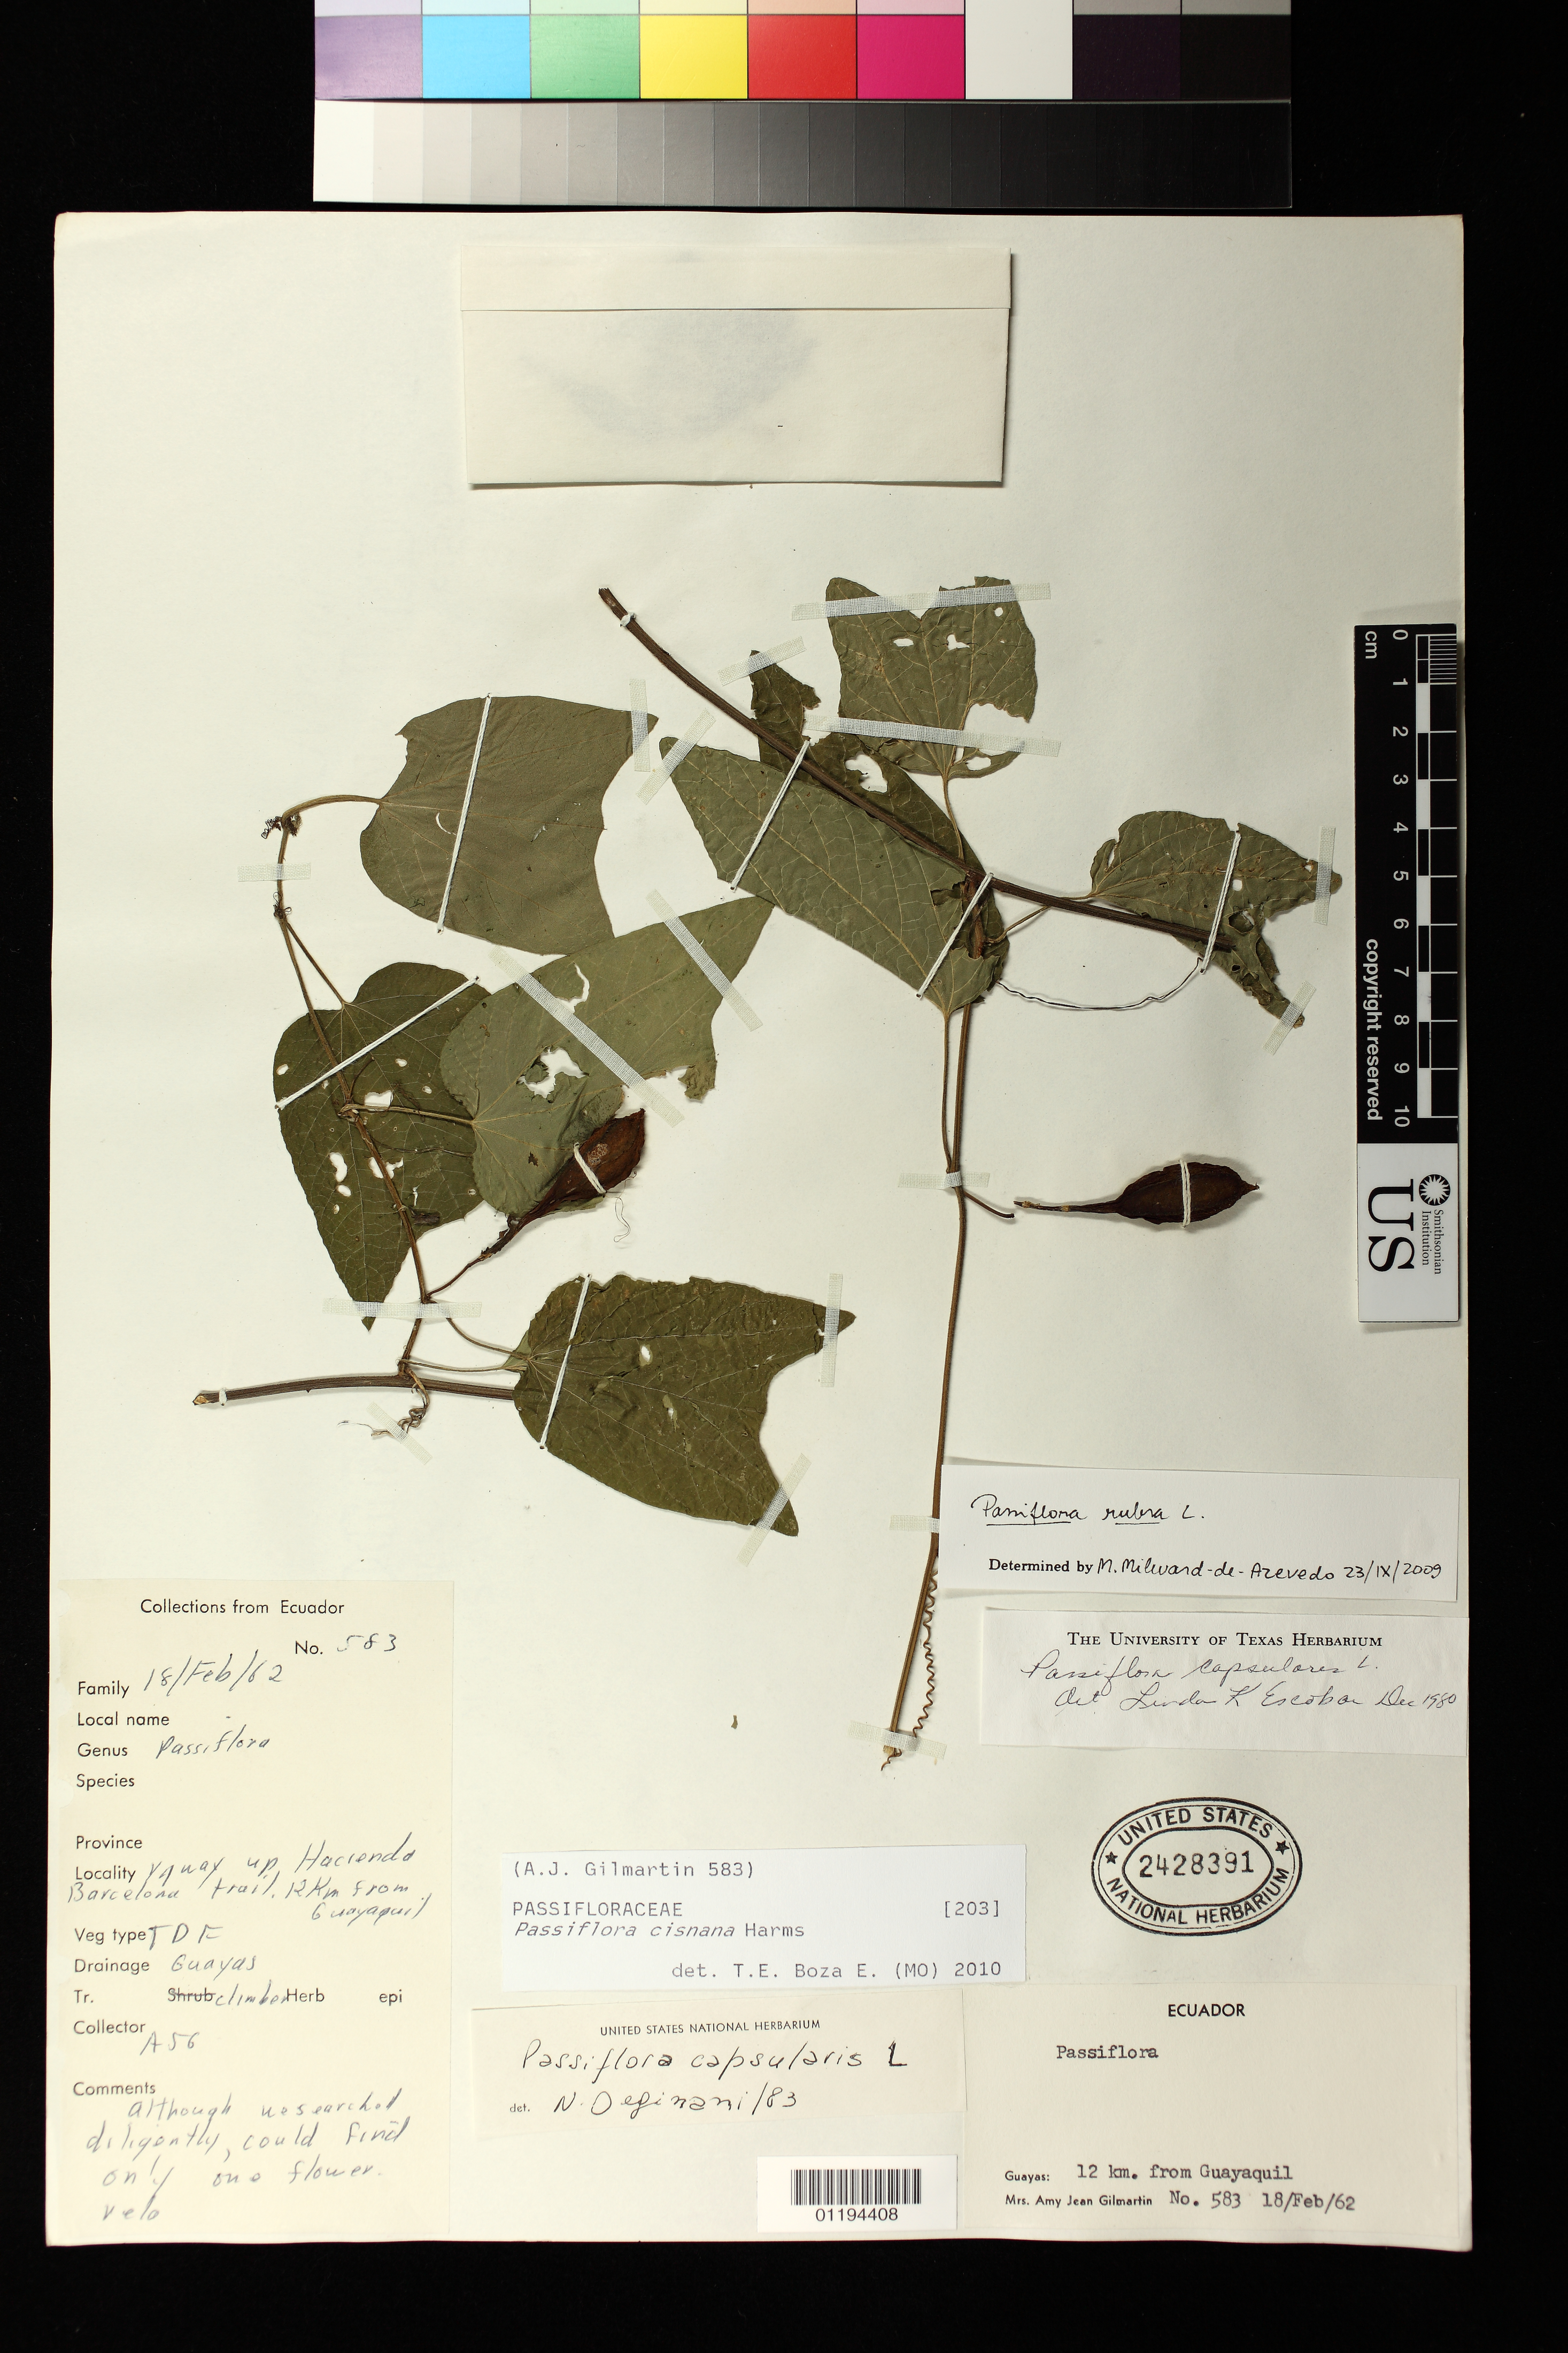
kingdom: Plantae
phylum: Tracheophyta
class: Magnoliopsida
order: Malpighiales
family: Passifloraceae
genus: Passiflora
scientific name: Passiflora cisnana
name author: Harms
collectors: A. J. Gilmartin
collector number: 583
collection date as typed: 18 Feb 1962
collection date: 1962-02-18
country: Ecuador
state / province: Guayas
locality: Guayas: 12 km. from Guayaquil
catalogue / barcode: US 2428391